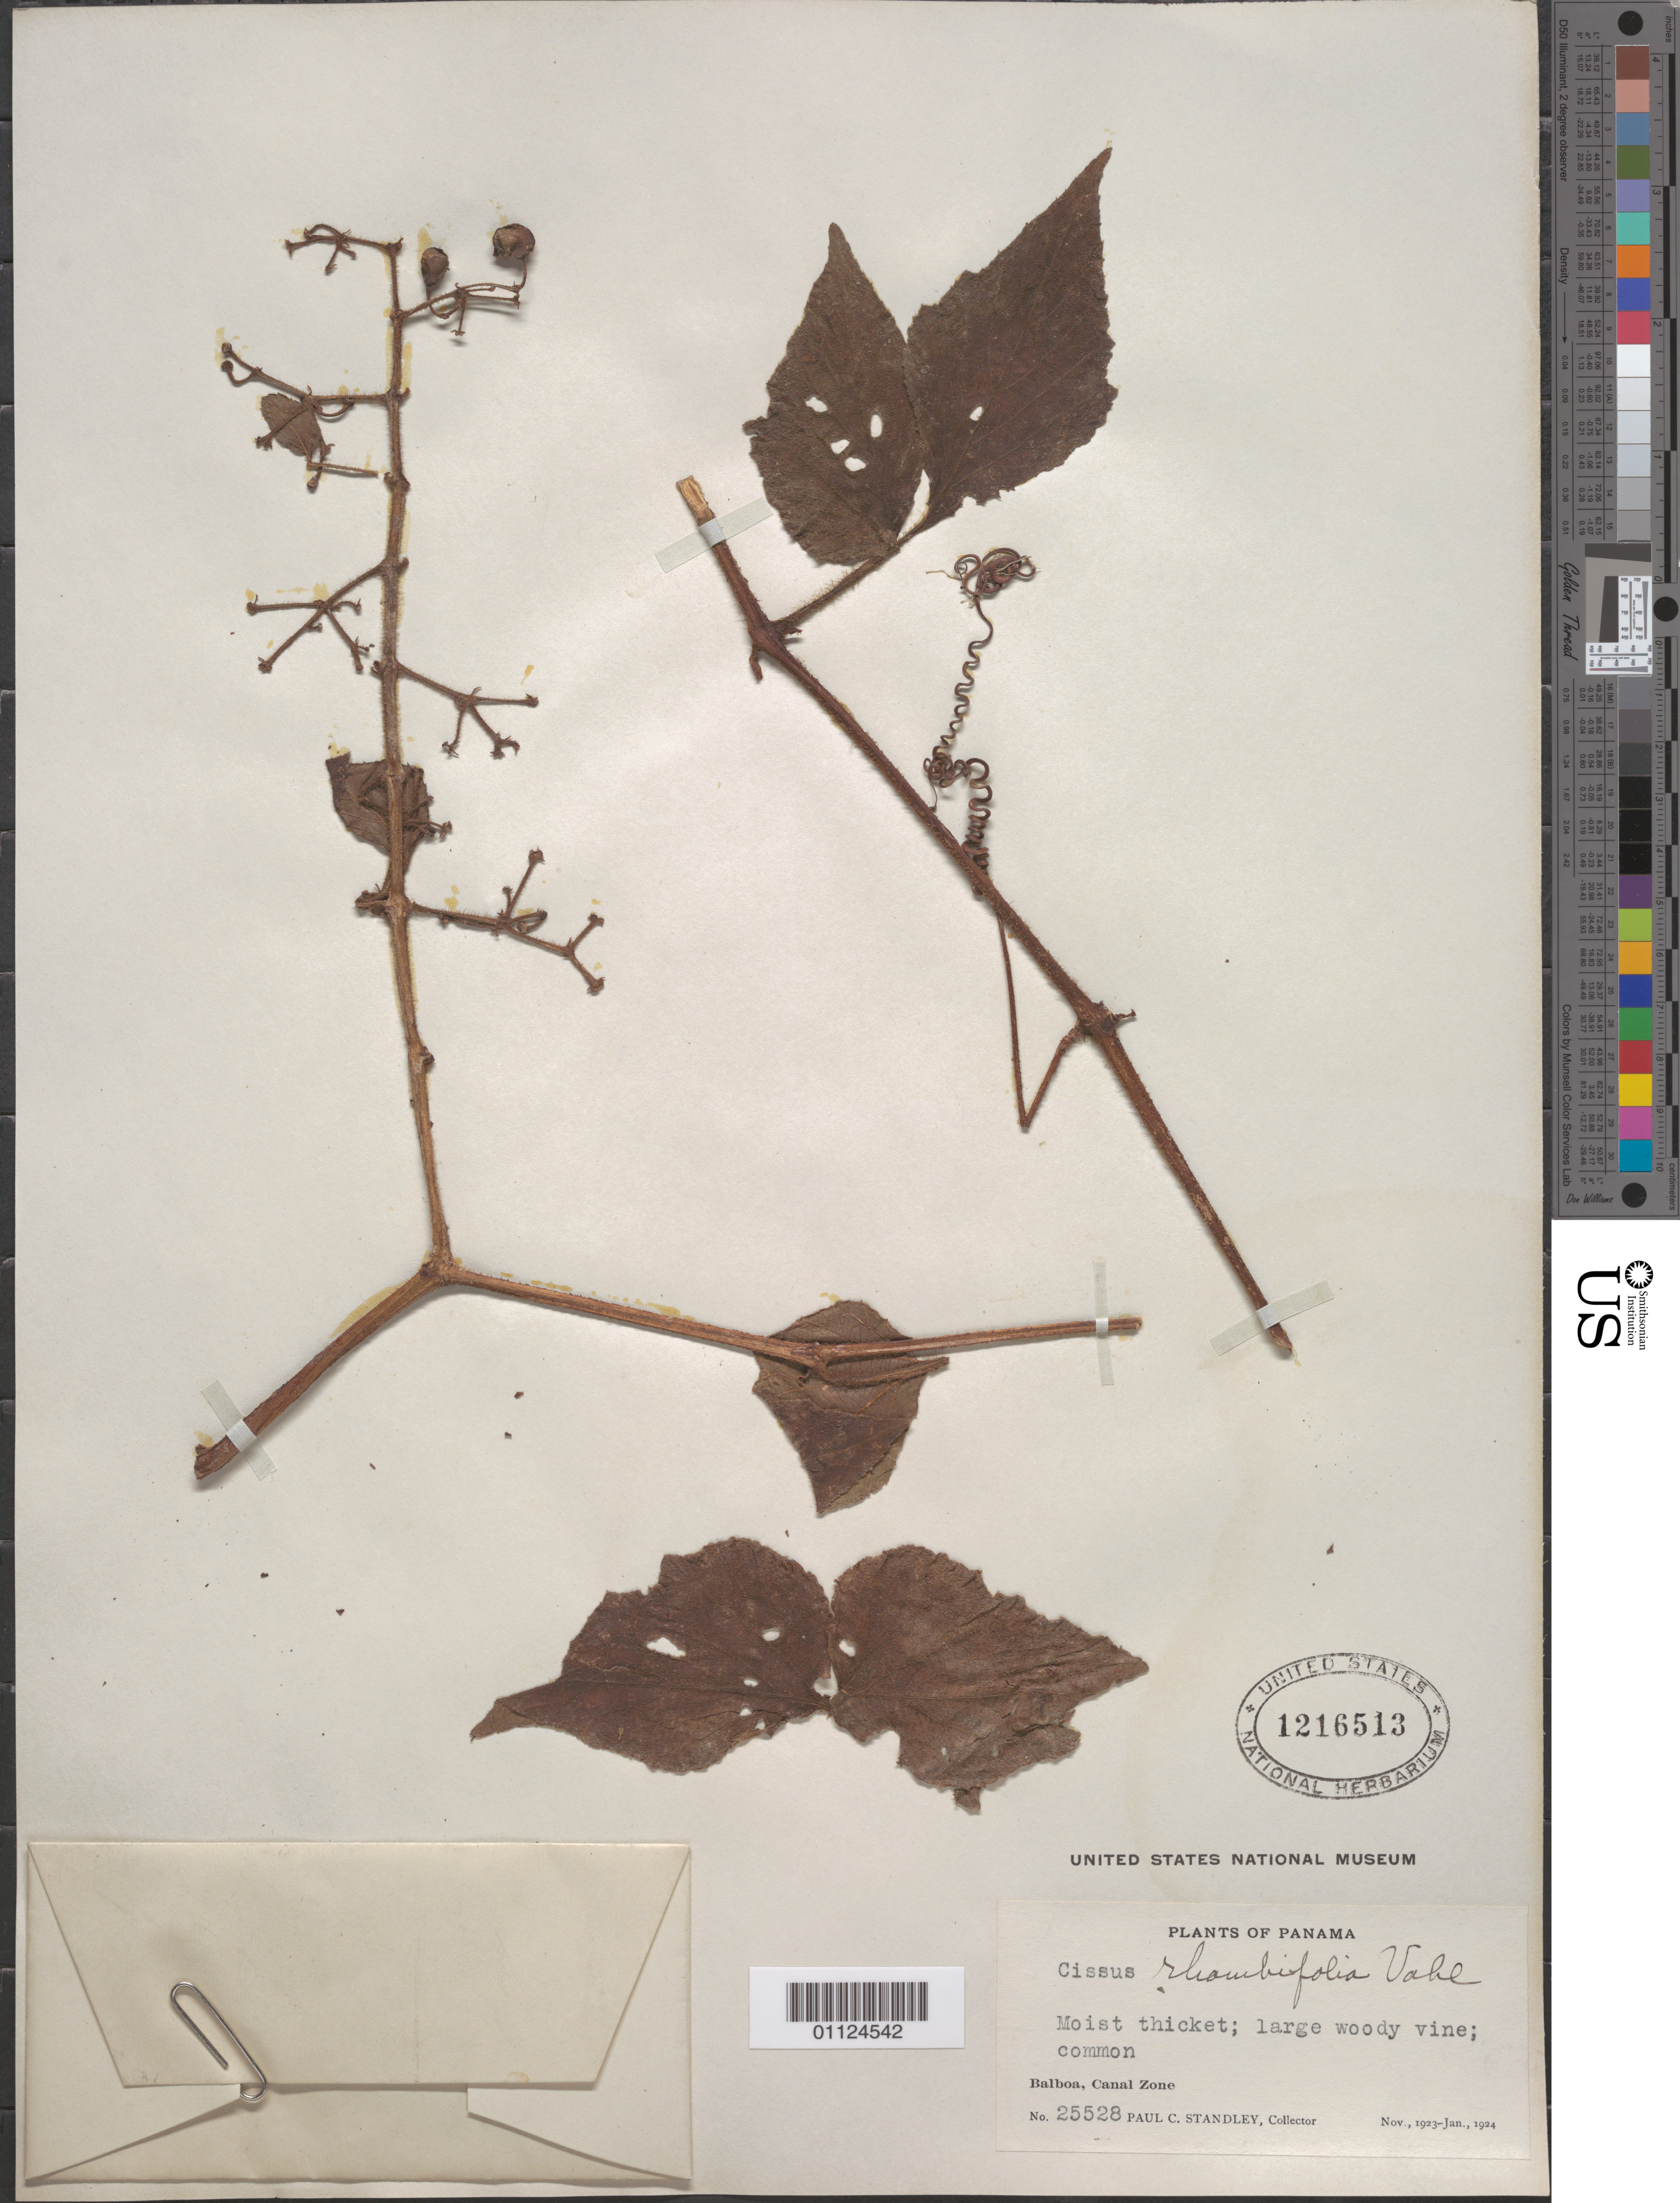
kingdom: Plantae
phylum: Tracheophyta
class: Magnoliopsida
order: Vitales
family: Vitaceae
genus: Cissus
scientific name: Cissus rhombifolia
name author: Vahl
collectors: P. C. Standley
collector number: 25528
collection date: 1923-11/1924-01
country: Panama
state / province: Panamá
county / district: Canal Zone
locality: Balboa.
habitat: Moist thicket; large woody vine.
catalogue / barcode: US 1216513